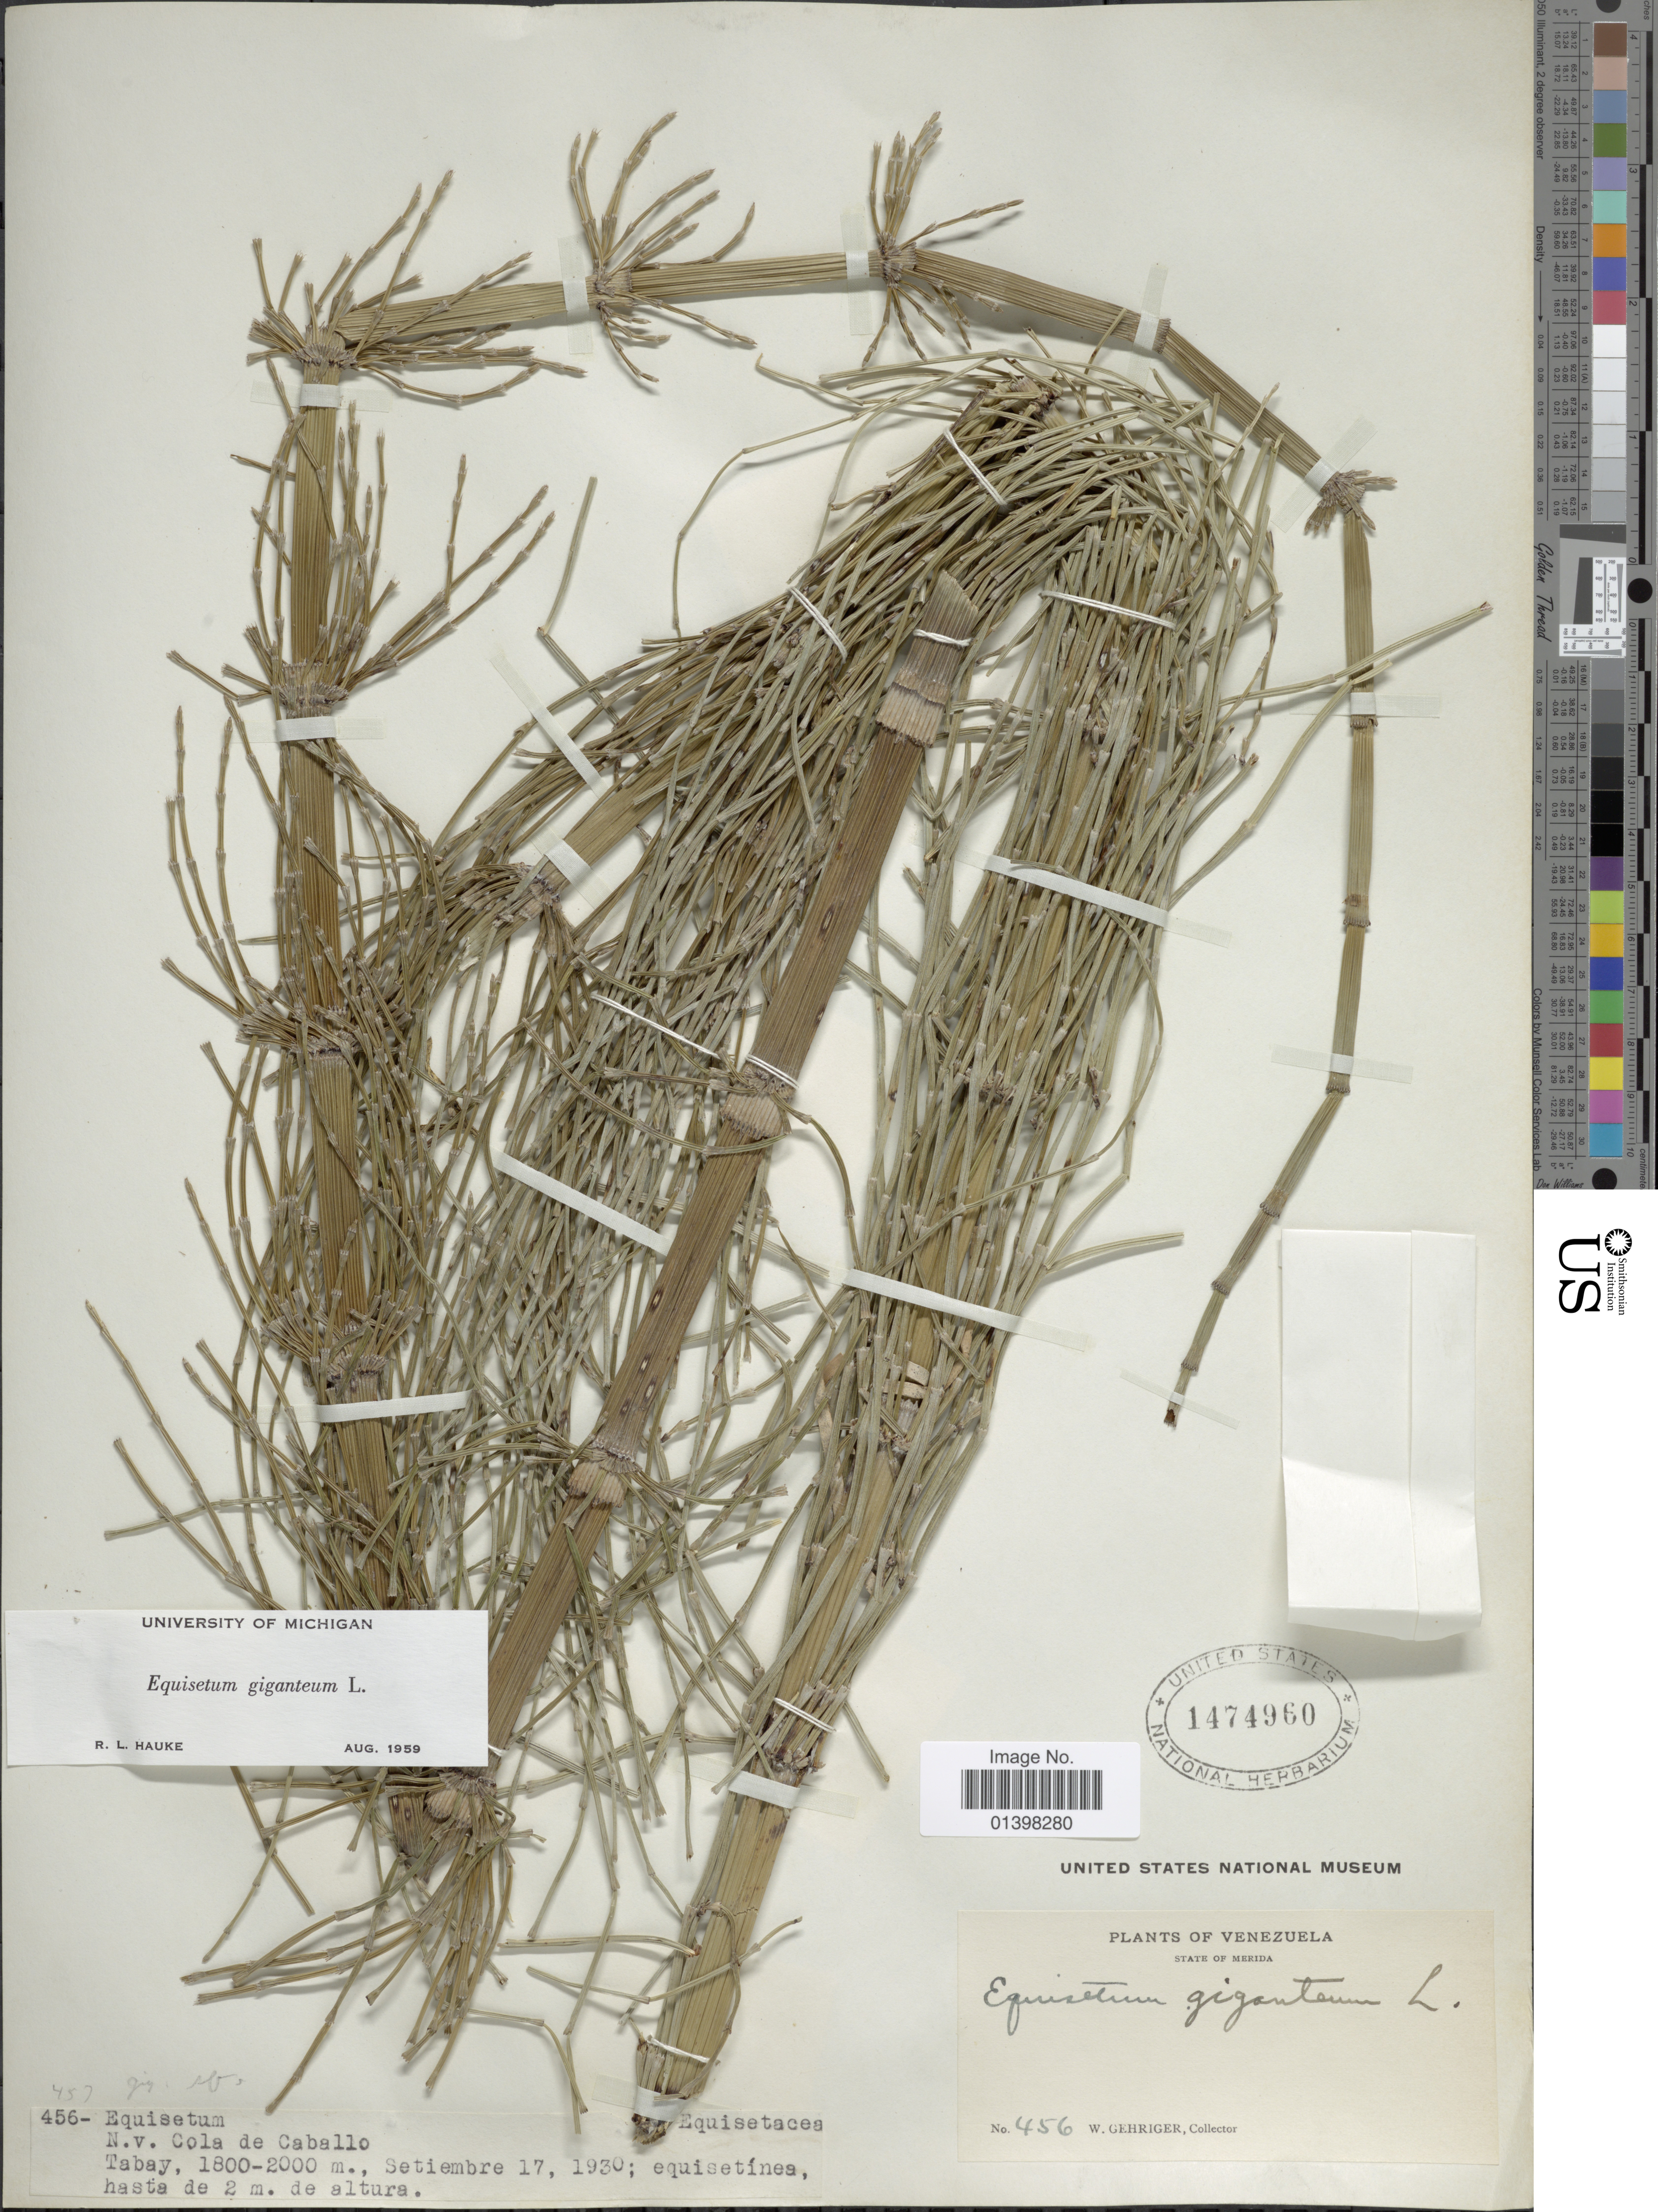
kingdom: Plantae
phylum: Tracheophyta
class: Polypodiopsida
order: Equisetales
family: Equisetaceae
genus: Equisetum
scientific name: Equisetum giganteum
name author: L.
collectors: W. Gehriger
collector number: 456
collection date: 1930-09-17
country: Venezuela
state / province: Mérida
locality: Tabay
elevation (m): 1800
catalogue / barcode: US 1474960